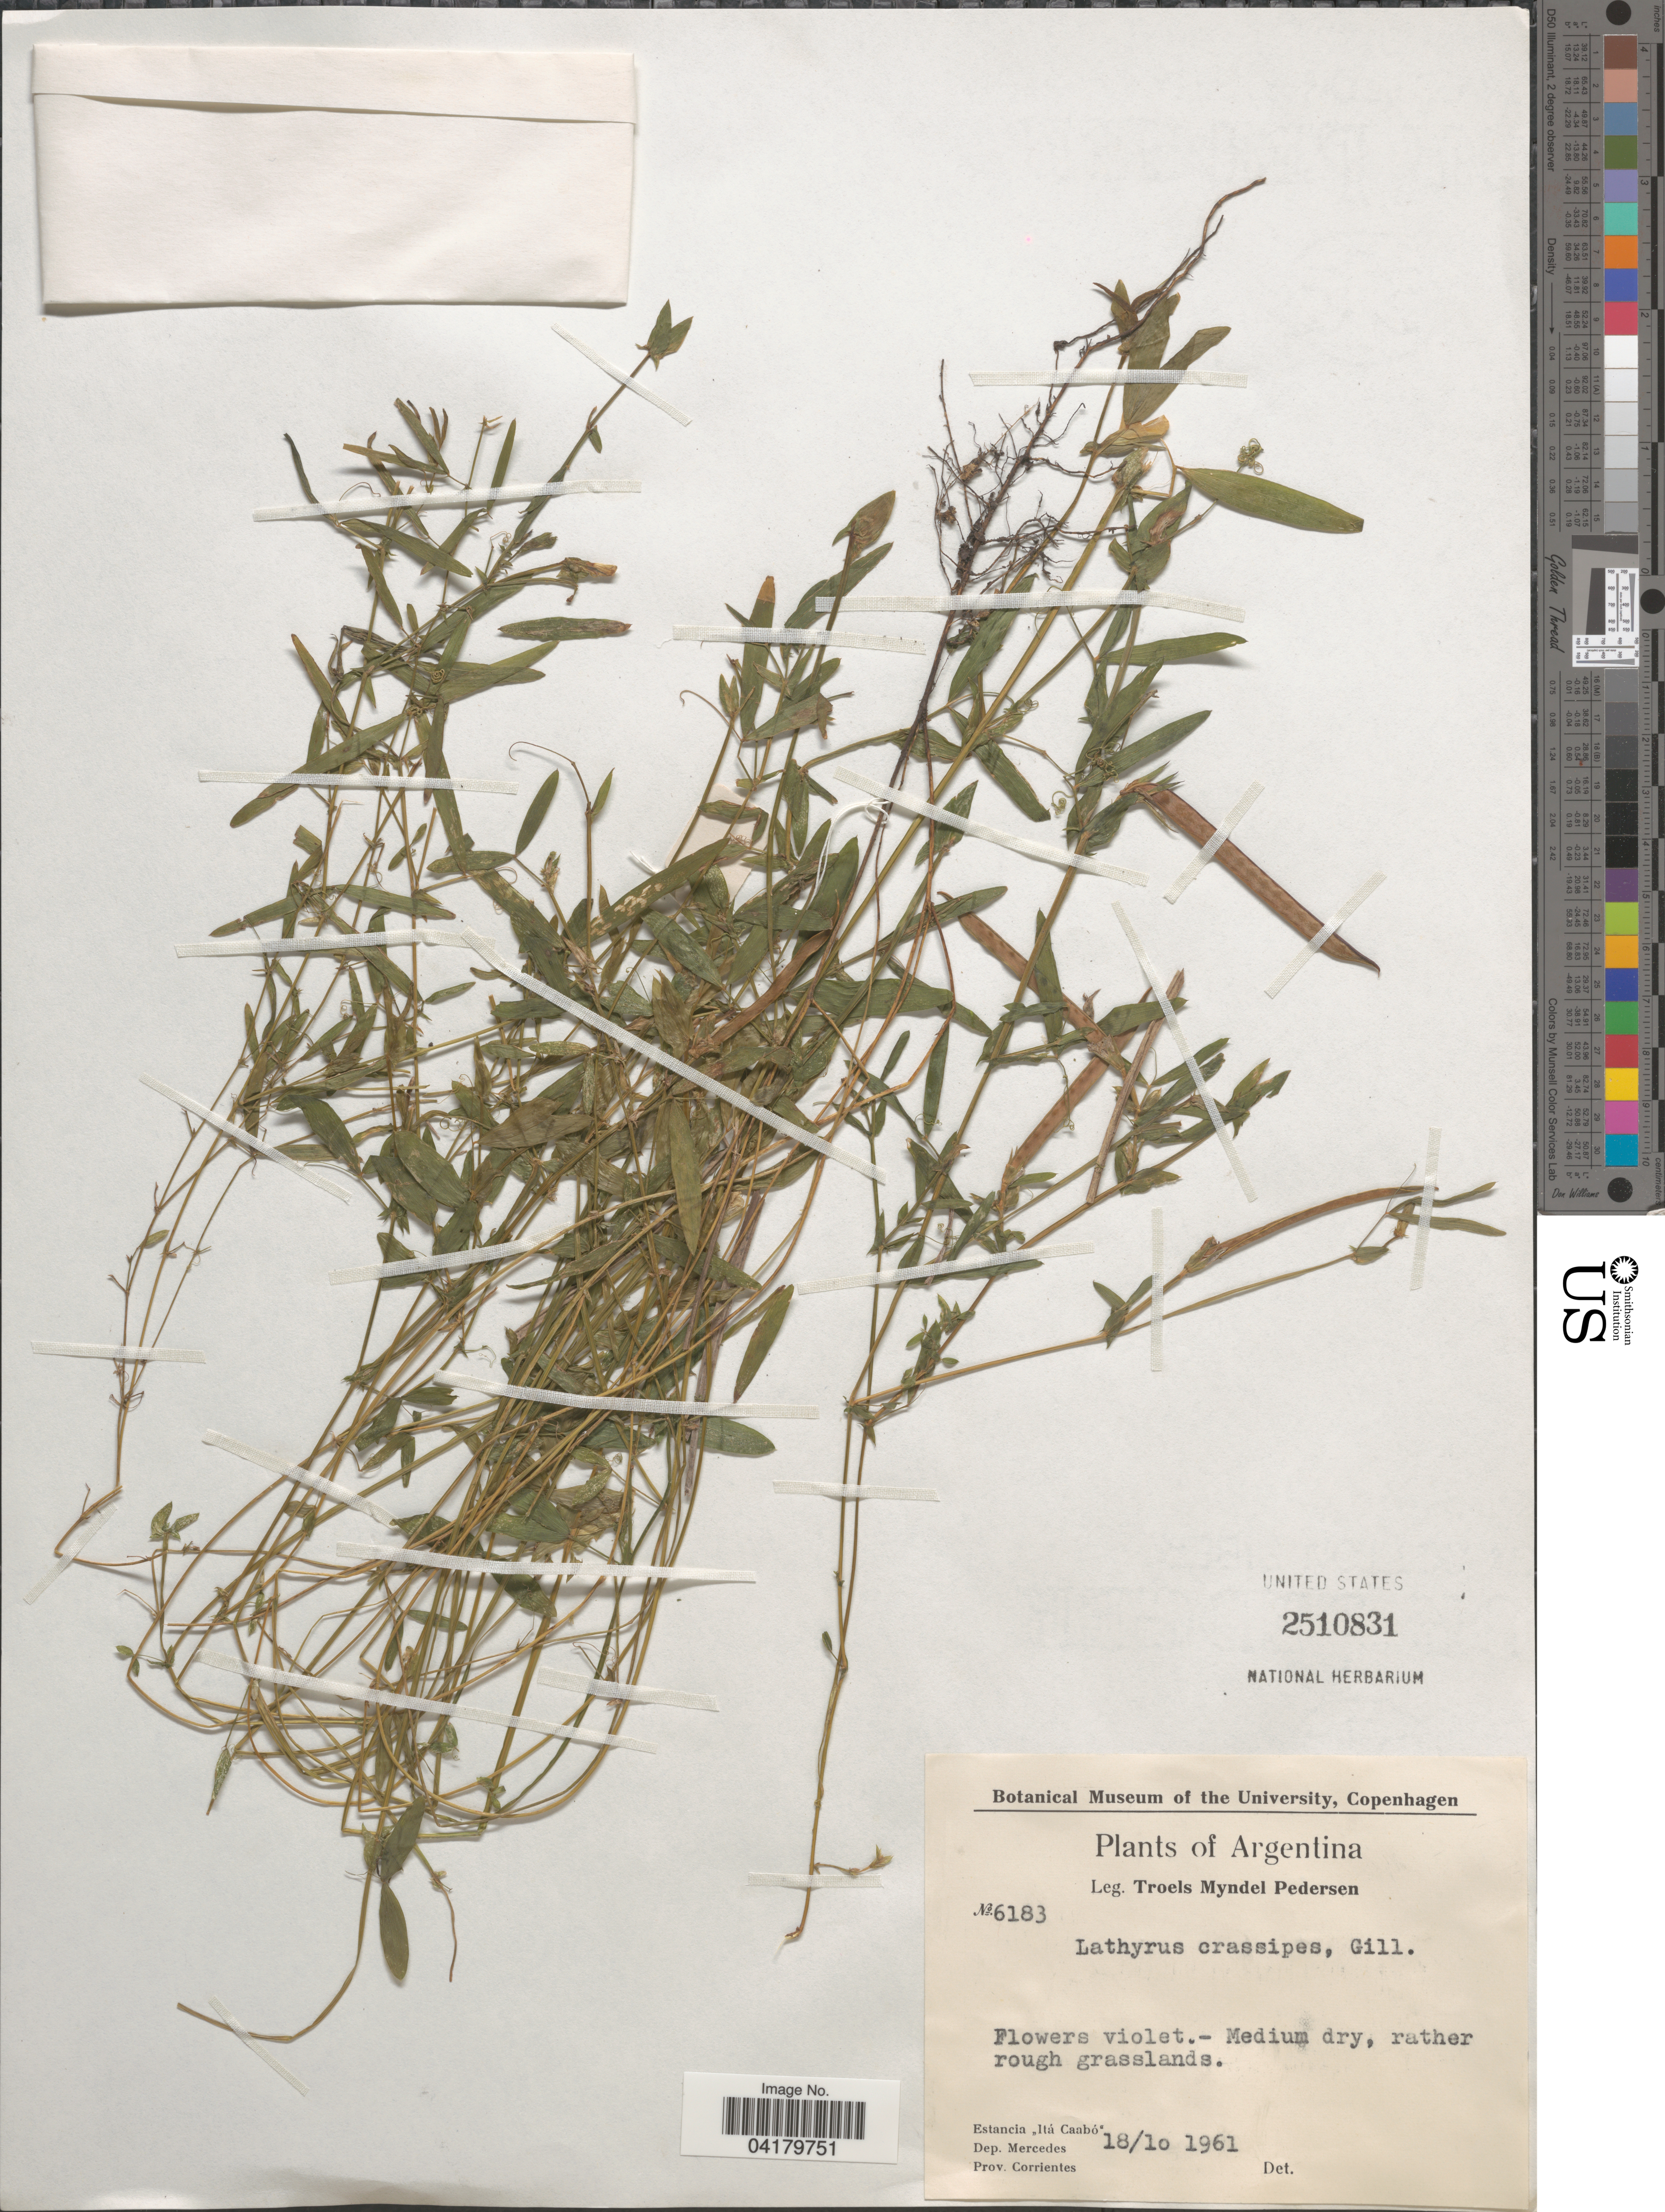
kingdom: Plantae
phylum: Tracheophyta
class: Magnoliopsida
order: Fabales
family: Fabaceae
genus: Lathyrus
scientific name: Lathyrus crassipes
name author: Gillies ex Hook. & Arn.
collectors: T. Pederson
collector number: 6183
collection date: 1961-10-18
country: Argentina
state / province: Corrientes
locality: Estancia ,,Itá Caabó'. Dep. Mercedes.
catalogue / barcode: US 2510831